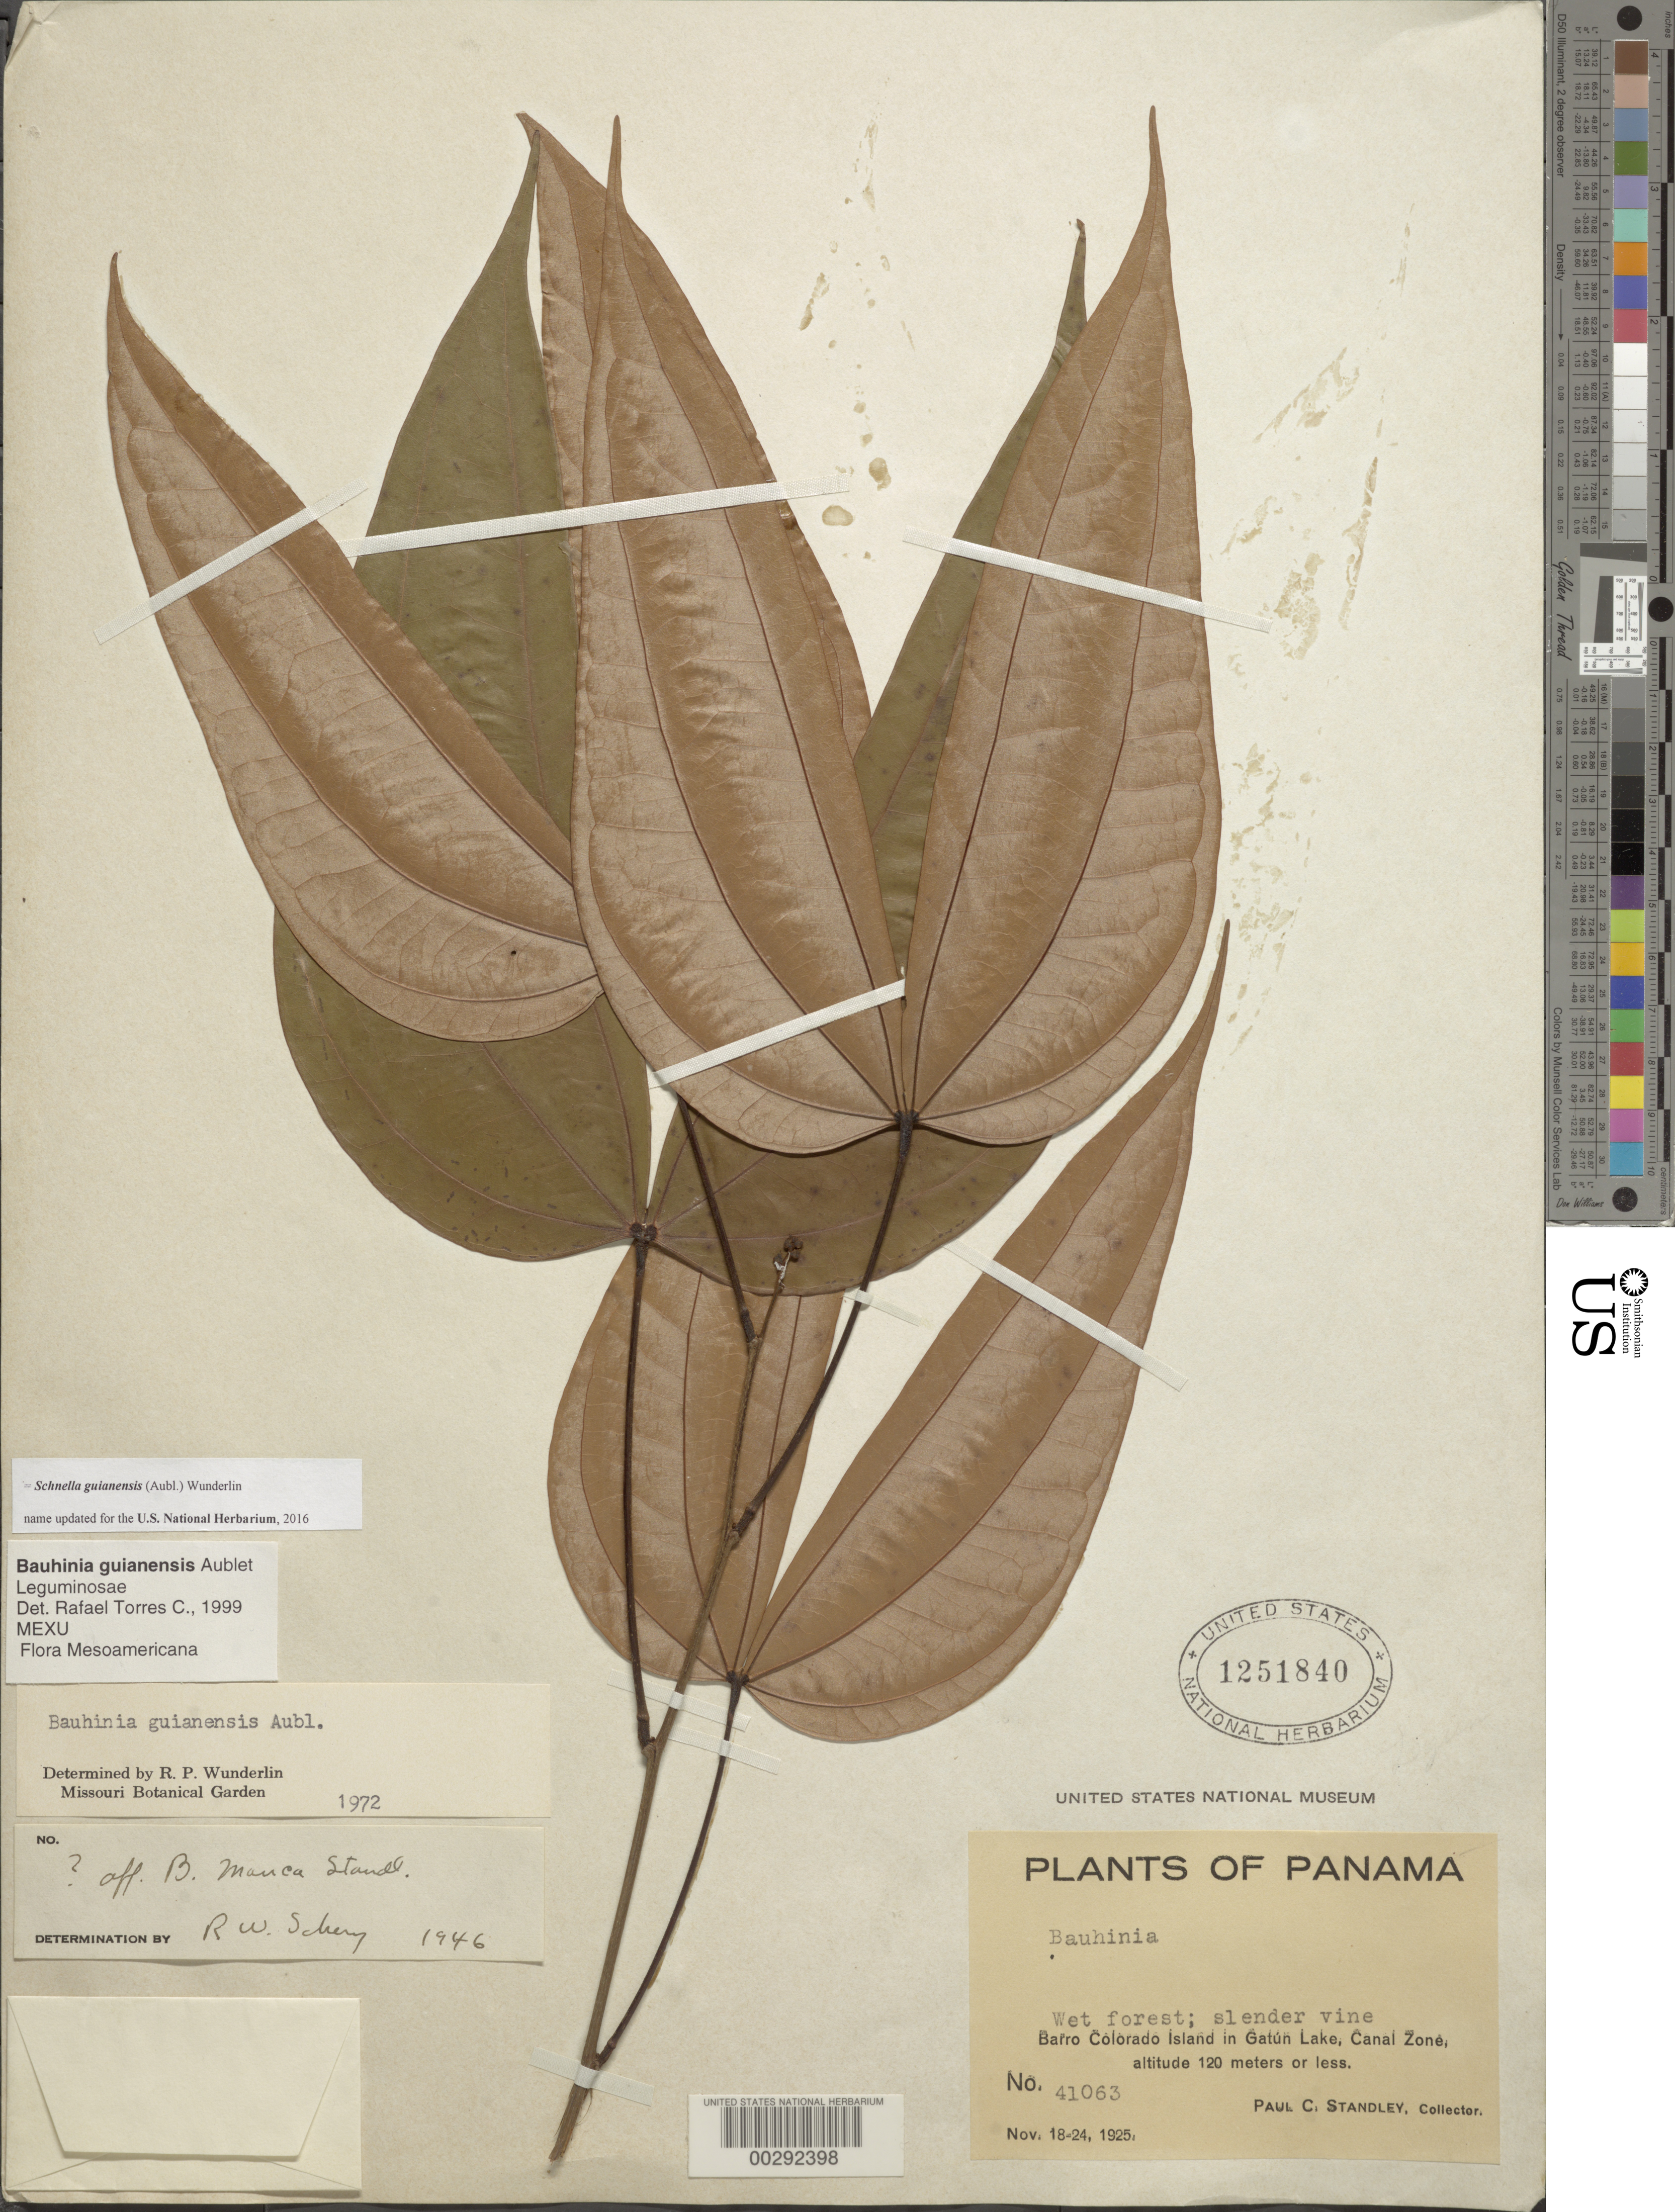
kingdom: Plantae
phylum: Tracheophyta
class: Magnoliopsida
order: Fabales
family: Fabaceae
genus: Schnella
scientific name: Schnella guianensis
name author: (Aubl.) Wunderlin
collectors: P. C. Standley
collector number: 41063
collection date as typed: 18 Nov 1925 to 24 Nov 1925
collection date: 1925-11-18/1925-11-24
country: Panama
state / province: Panamá Oeste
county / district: Canal Zone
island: Barro Colorado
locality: Gatun Lake, Canal Zone.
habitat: Wet forest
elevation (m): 120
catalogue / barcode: US 1251840